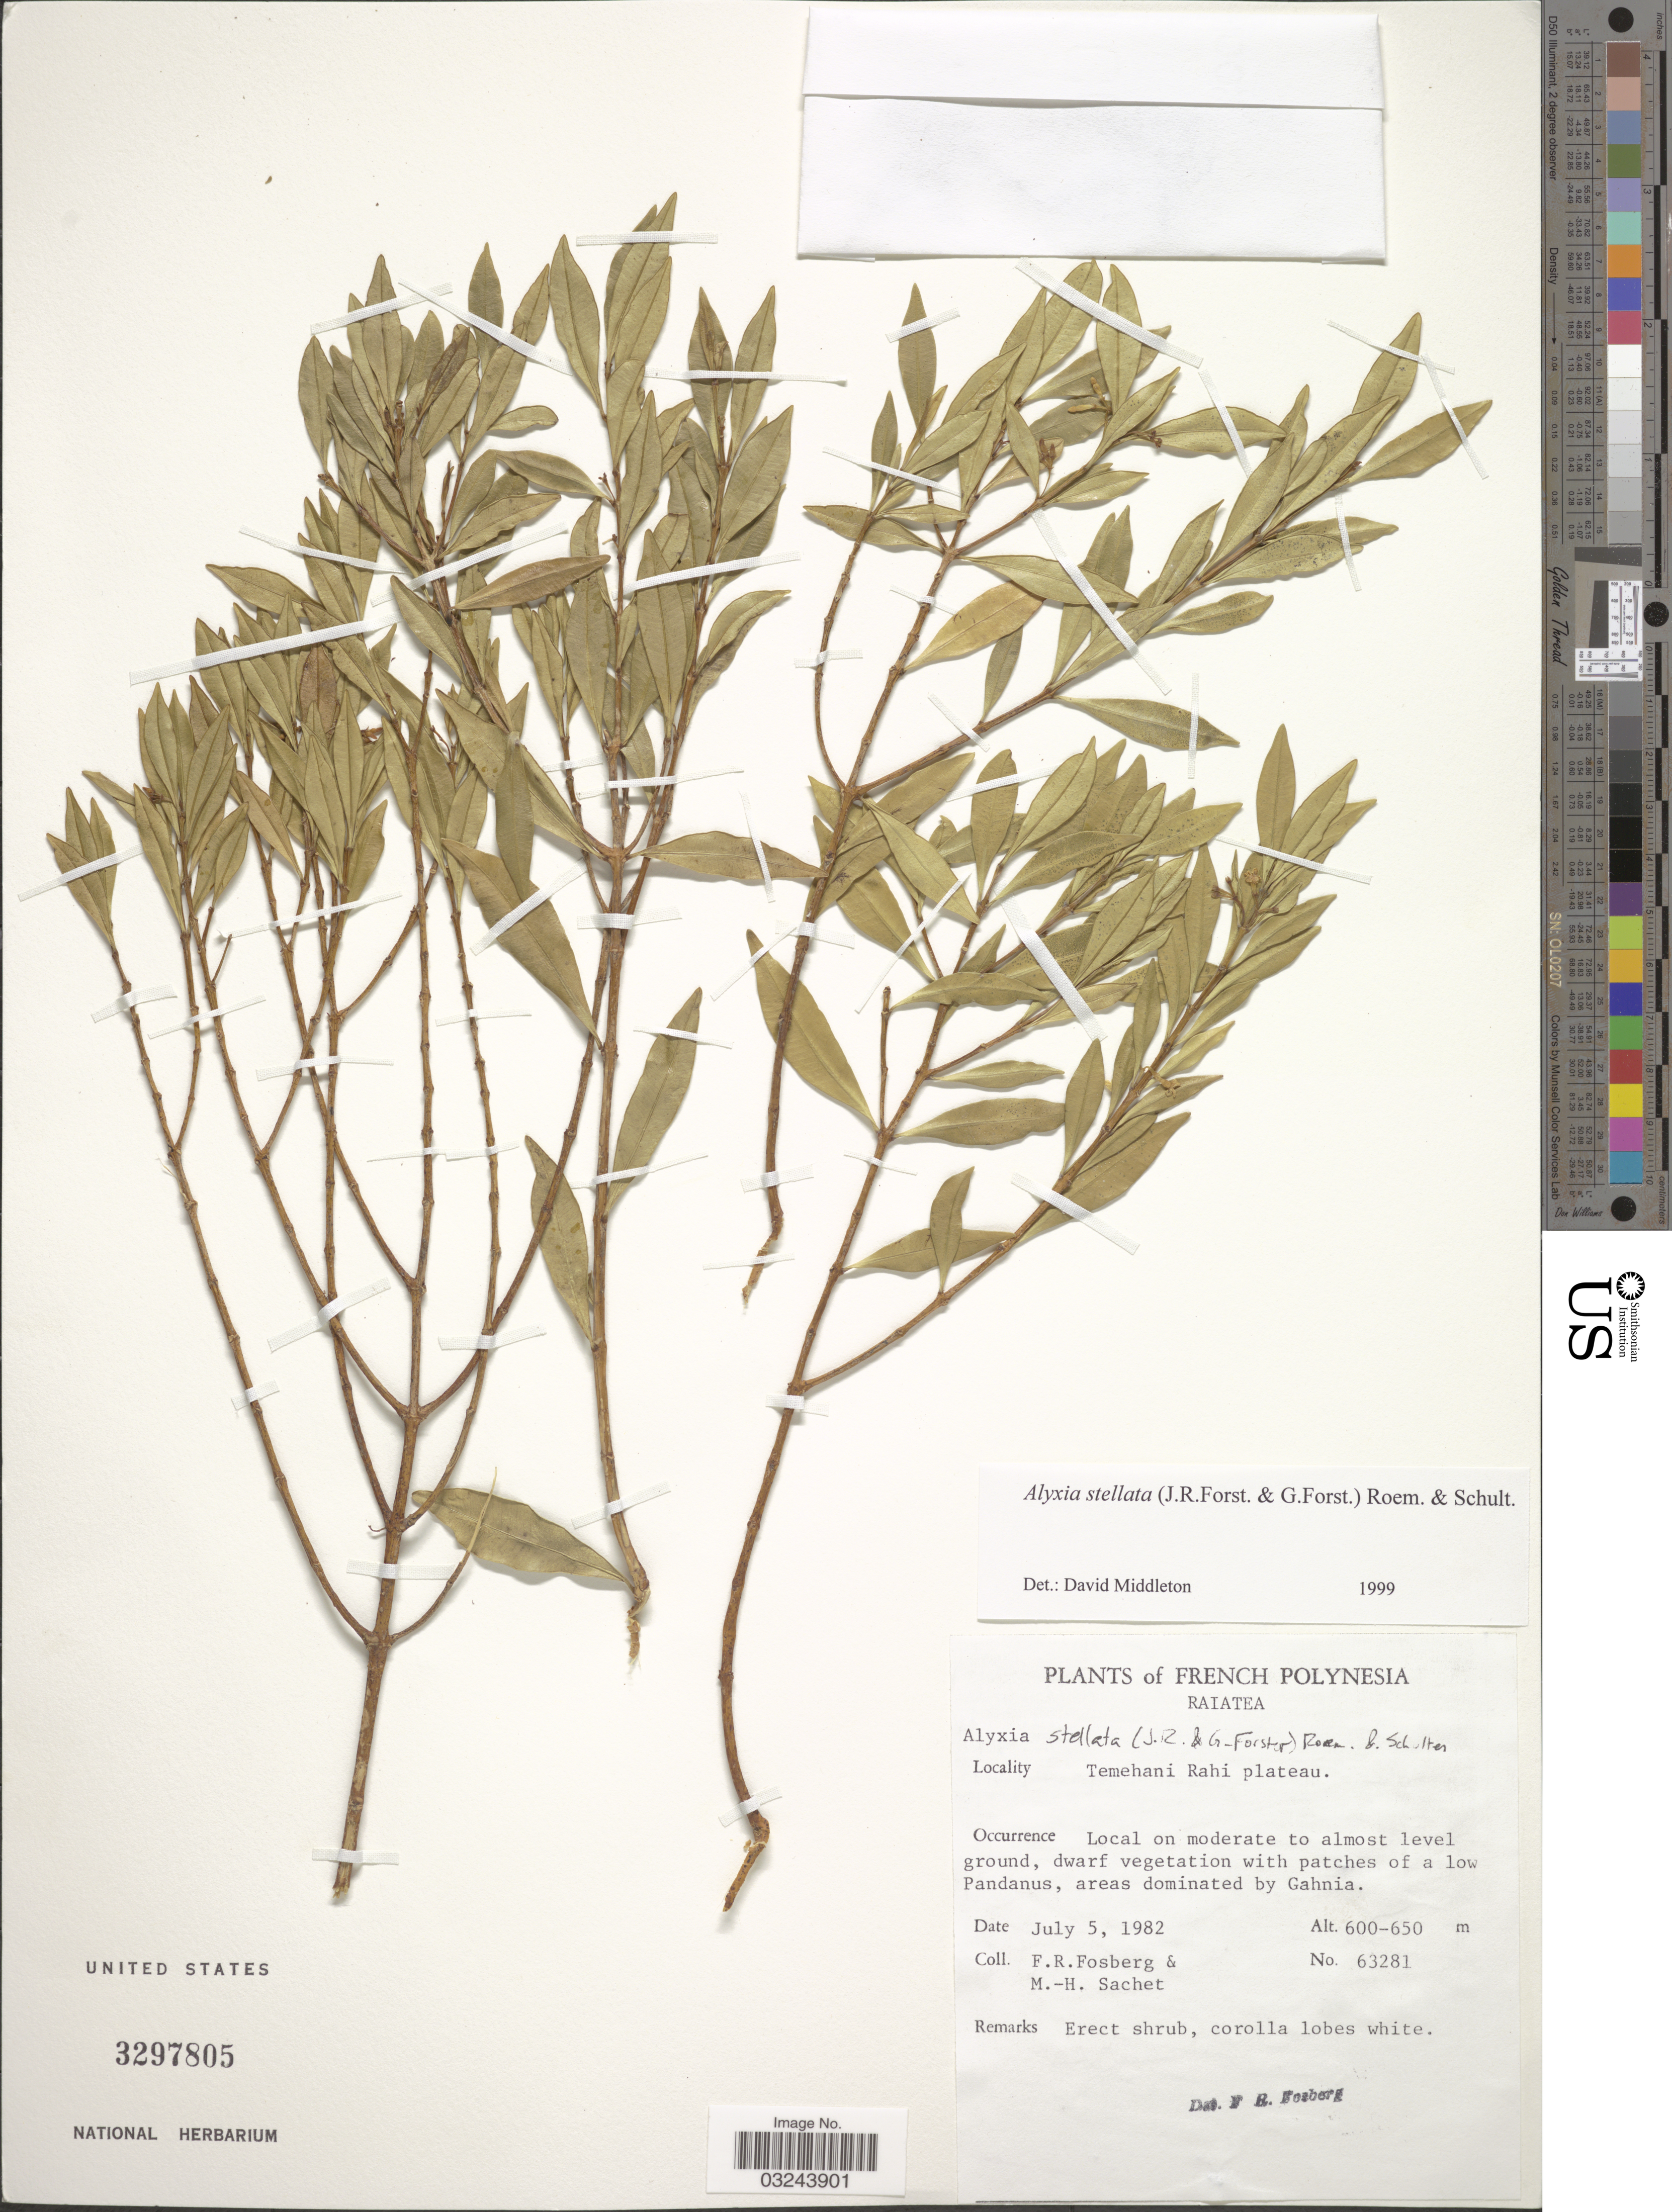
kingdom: Plantae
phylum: Tracheophyta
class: Magnoliopsida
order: Gentianales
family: Apocynaceae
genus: Alyxia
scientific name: Alyxia stellata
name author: (J.R. Forst. & G. Forst.) Roem. & Schult.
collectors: F. R. Fosberg & M.-H. Sachet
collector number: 63281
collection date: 1982-07-05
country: French Polynesia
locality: Raiatea. Temehani Rahi plateau.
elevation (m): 600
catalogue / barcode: US 3297805